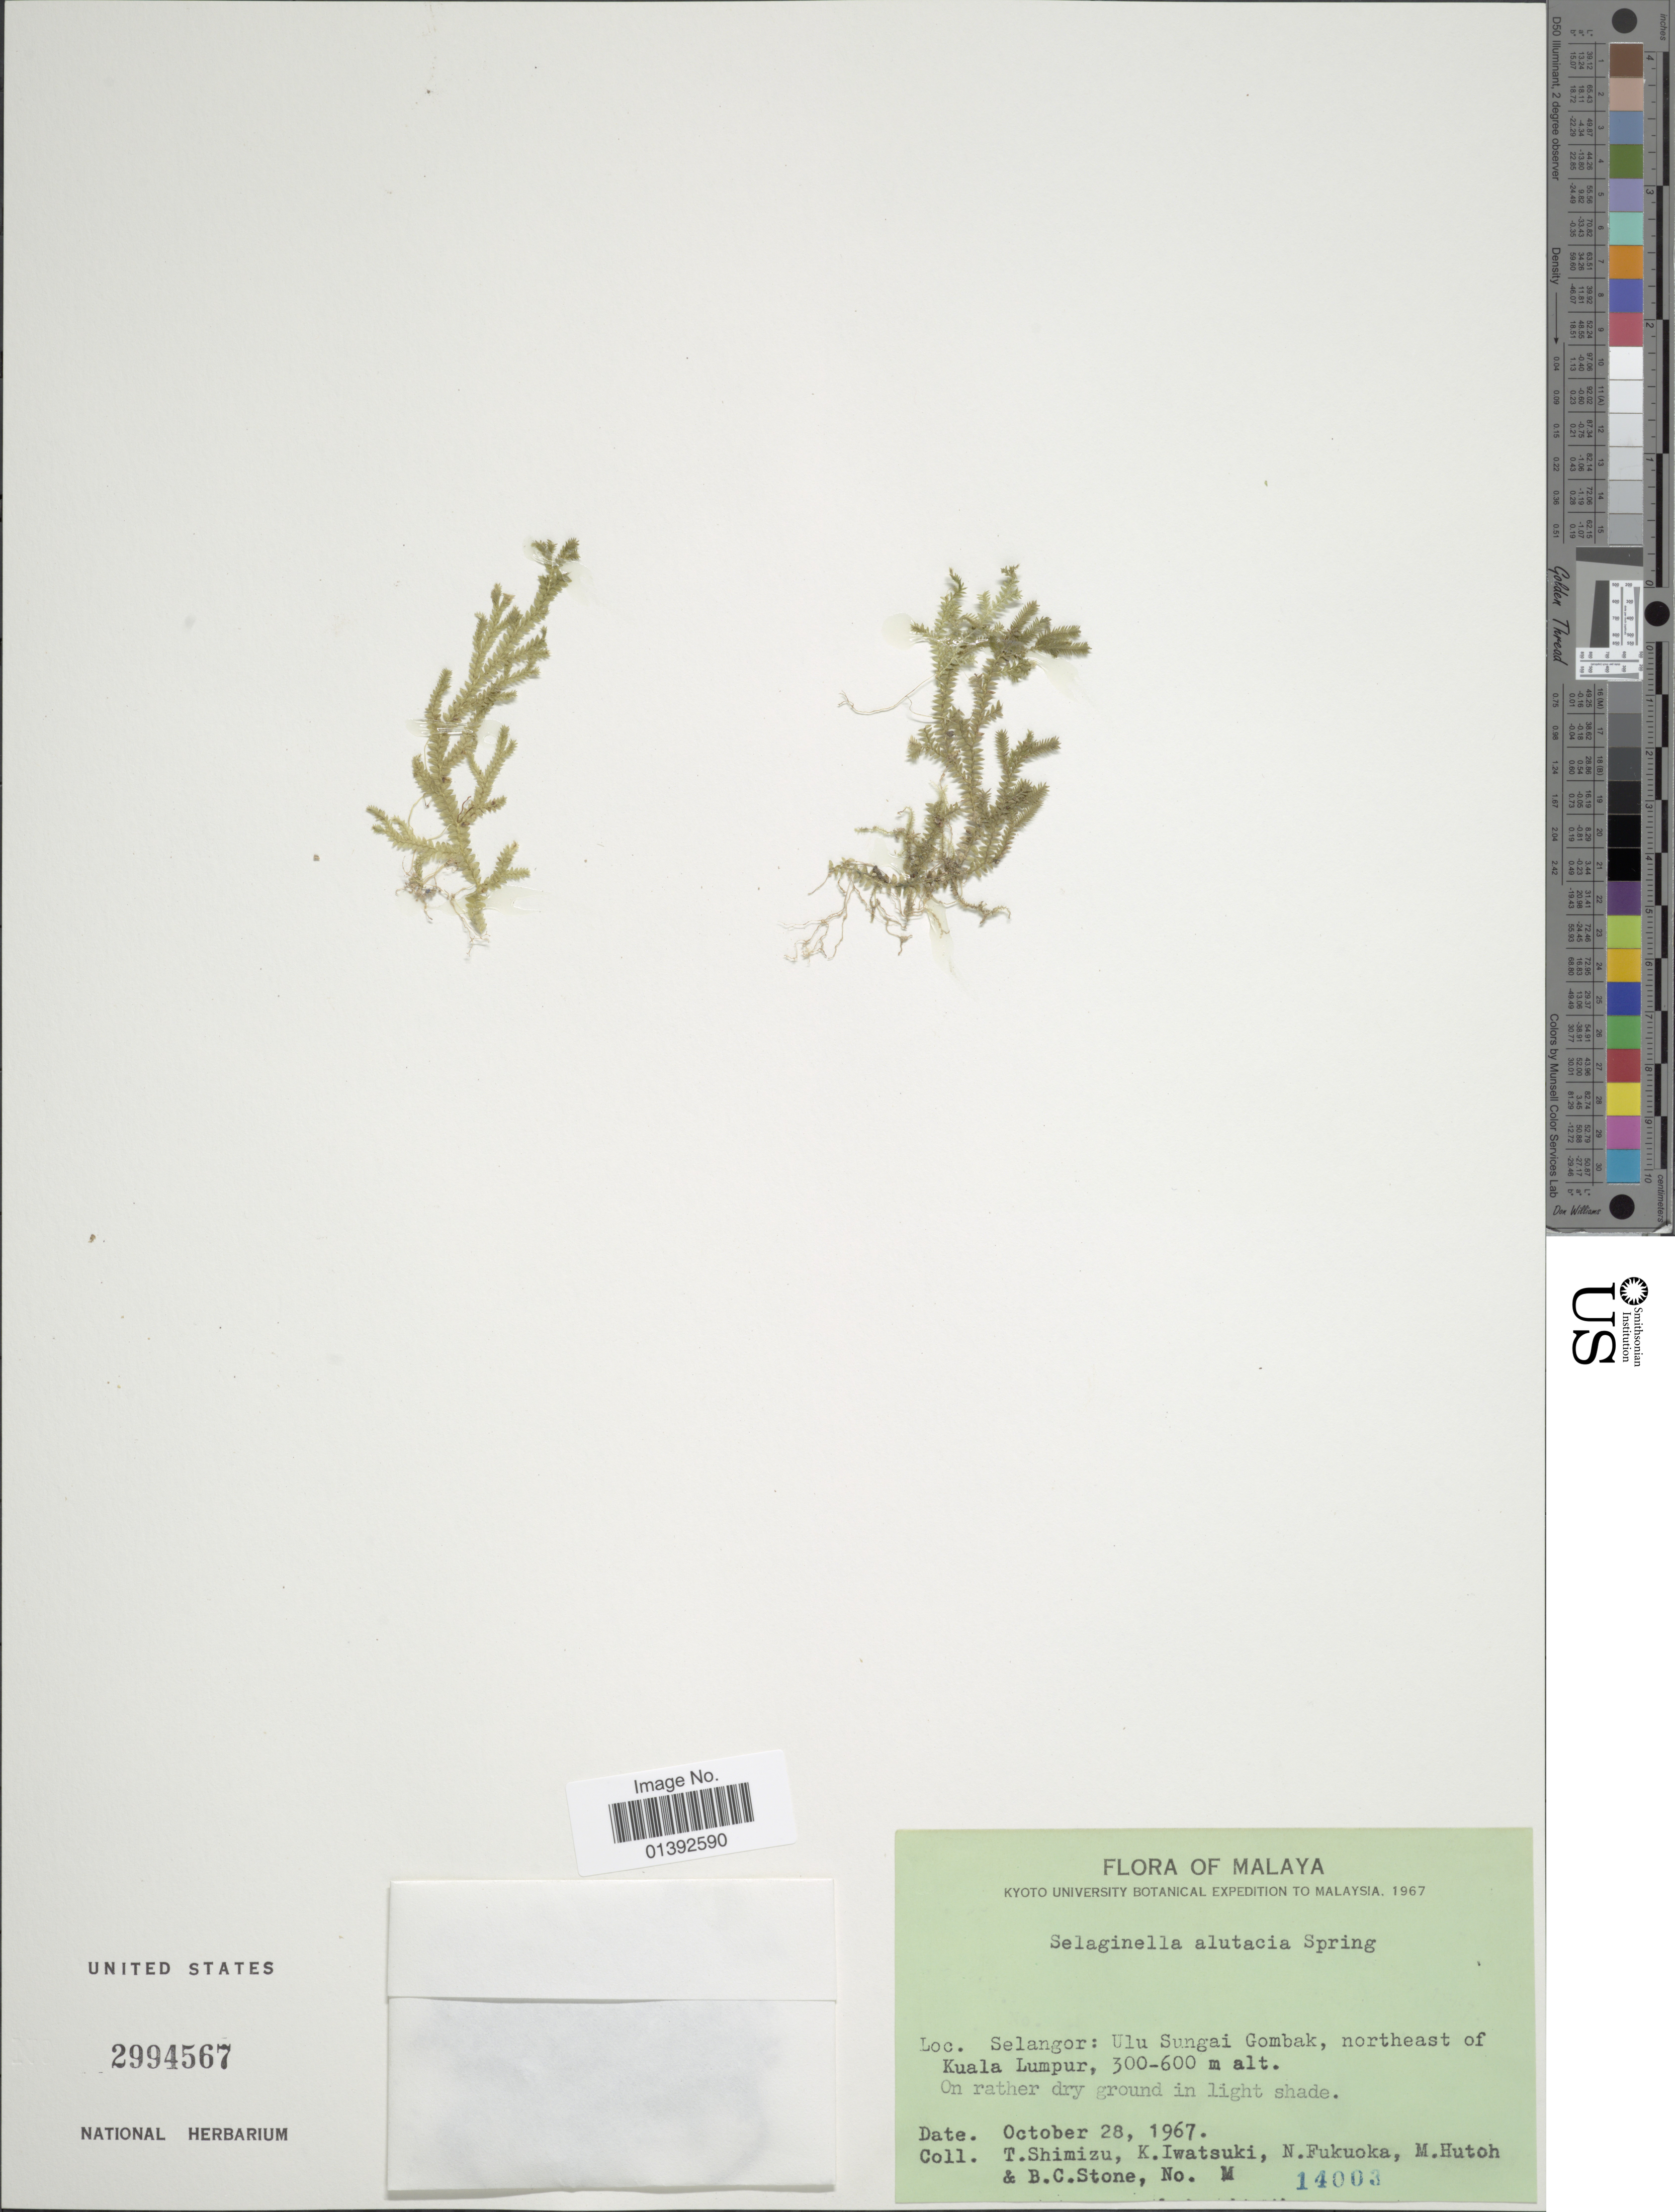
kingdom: Plantae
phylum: Tracheophyta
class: Lycopodiopsida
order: Selaginellales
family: Selaginellaceae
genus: Selaginella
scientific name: Selaginella alutacea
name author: Spring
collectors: T. Shimizu, K. Iwatsuki, N. Fukuoka, M. Hutoh & B. C. Stone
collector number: M 14003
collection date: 1967-10-28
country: Malaysia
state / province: Selangor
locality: Ulu Sungai Gombak, northeast of Kuala Lumpur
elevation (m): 300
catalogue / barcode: US 2994567